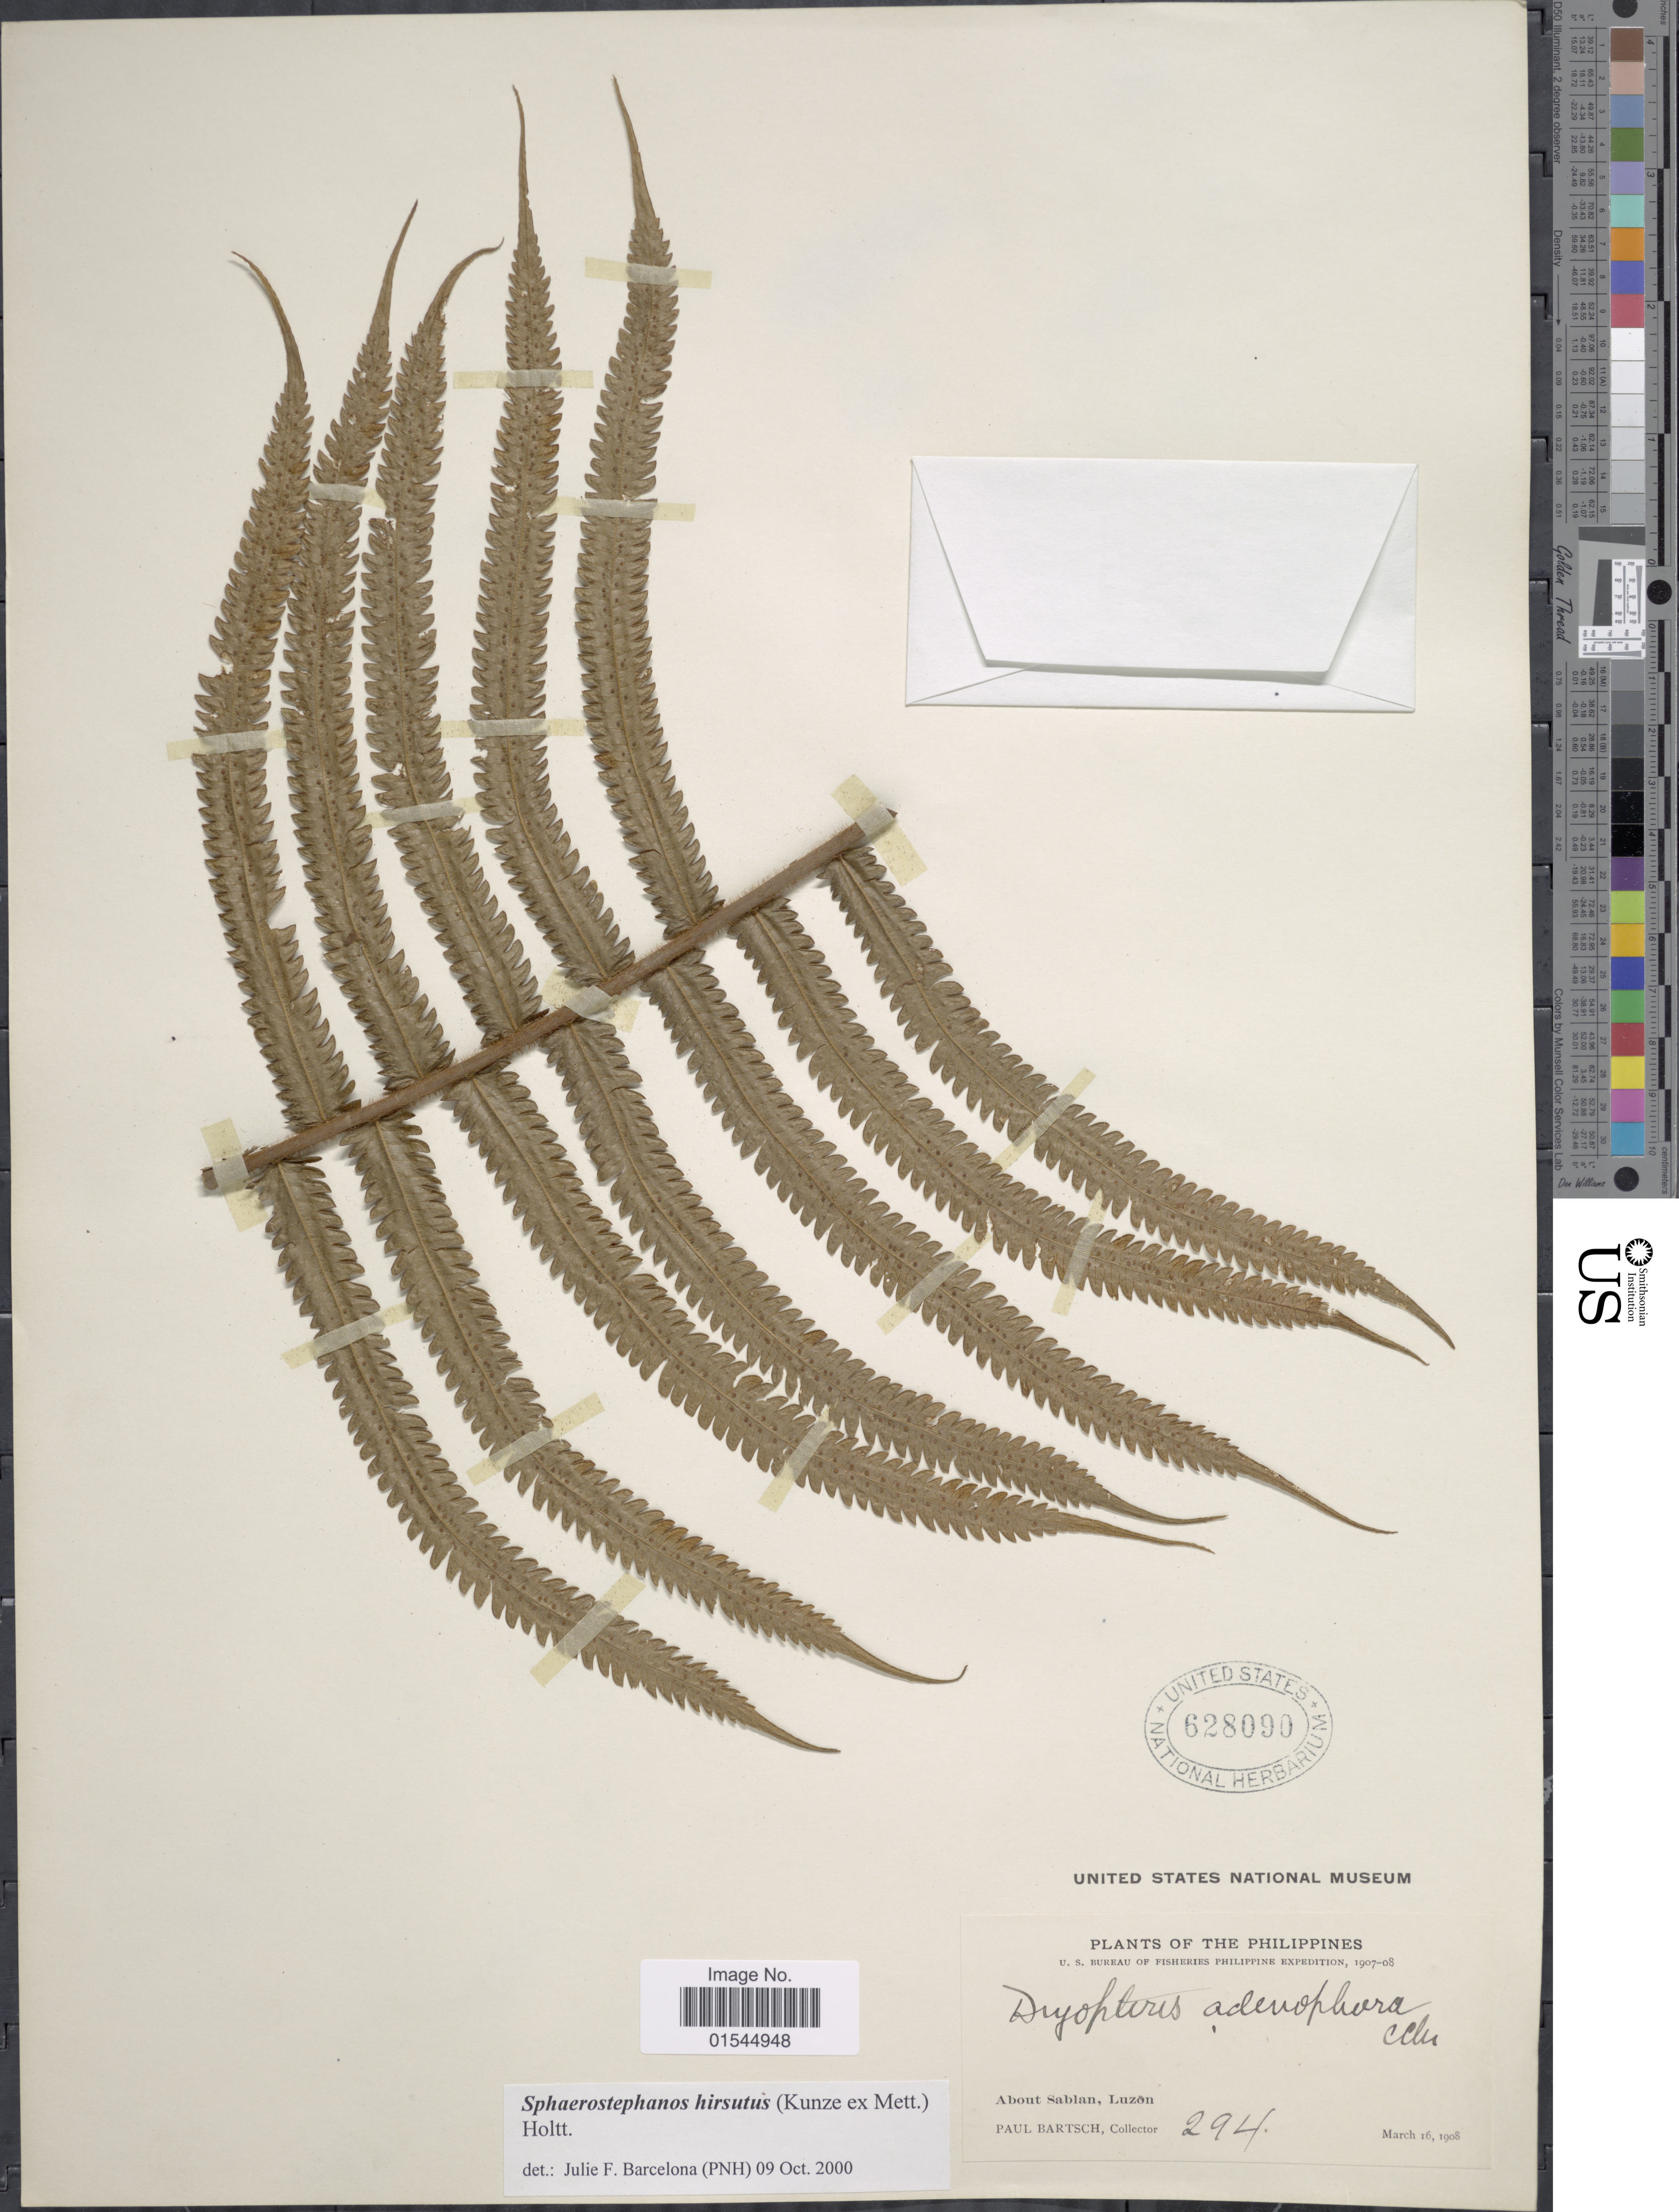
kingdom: Plantae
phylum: Tracheophyta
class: Polypodiopsida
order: Polypodiales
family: Thelypteridaceae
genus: Sphaerostephanos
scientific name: Sphaerostephanos hirsutus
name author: (Kunze ex Mett.) Holttum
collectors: P. Bartsch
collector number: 294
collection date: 1908-03-16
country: Philippines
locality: About Sablan, Luzon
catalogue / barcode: US 628090